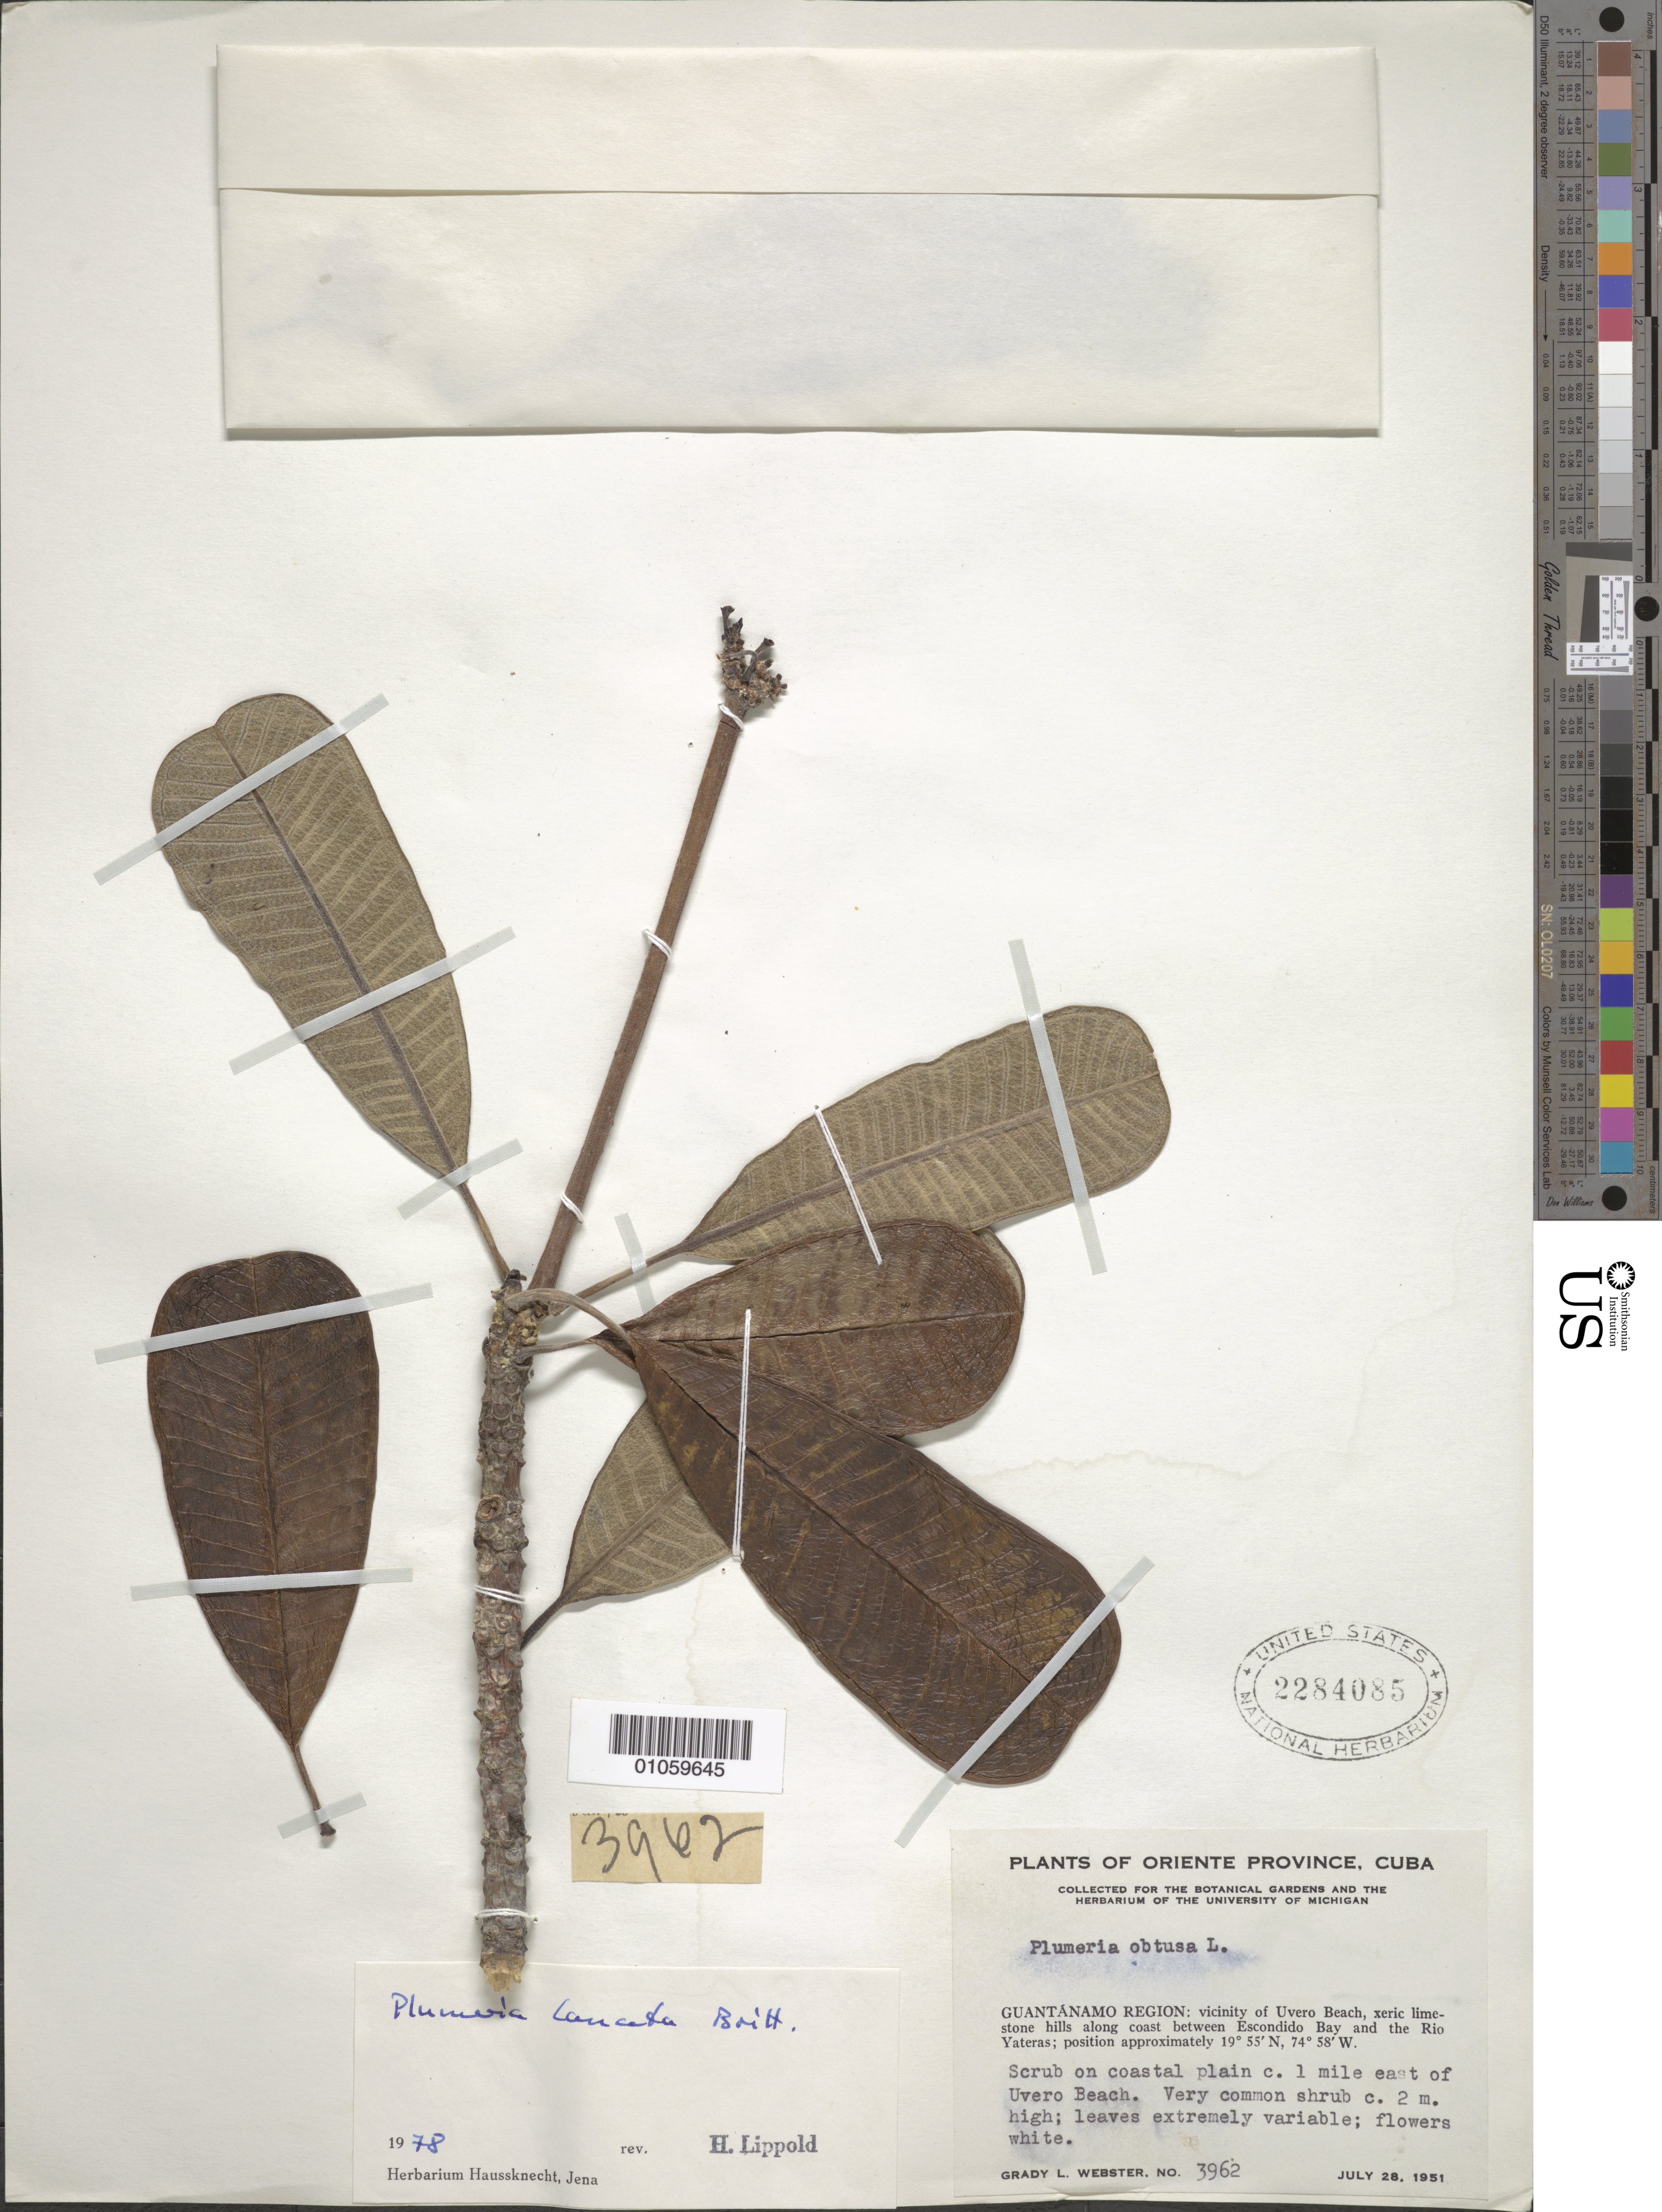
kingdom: Plantae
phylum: Tracheophyta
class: Magnoliopsida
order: Gentianales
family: Apocynaceae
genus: Plumeria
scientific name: Plumeria lanata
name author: Britton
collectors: G. L. Webster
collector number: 3962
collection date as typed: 28 Jul 1951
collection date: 1951-07-28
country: Cuba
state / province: Guantanamo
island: Cuba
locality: Guantánamo Region: on coastal plain ca 1 mi east of Uvero Beach, between Escondido Bay and the Rio Yateras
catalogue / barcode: US 2284085